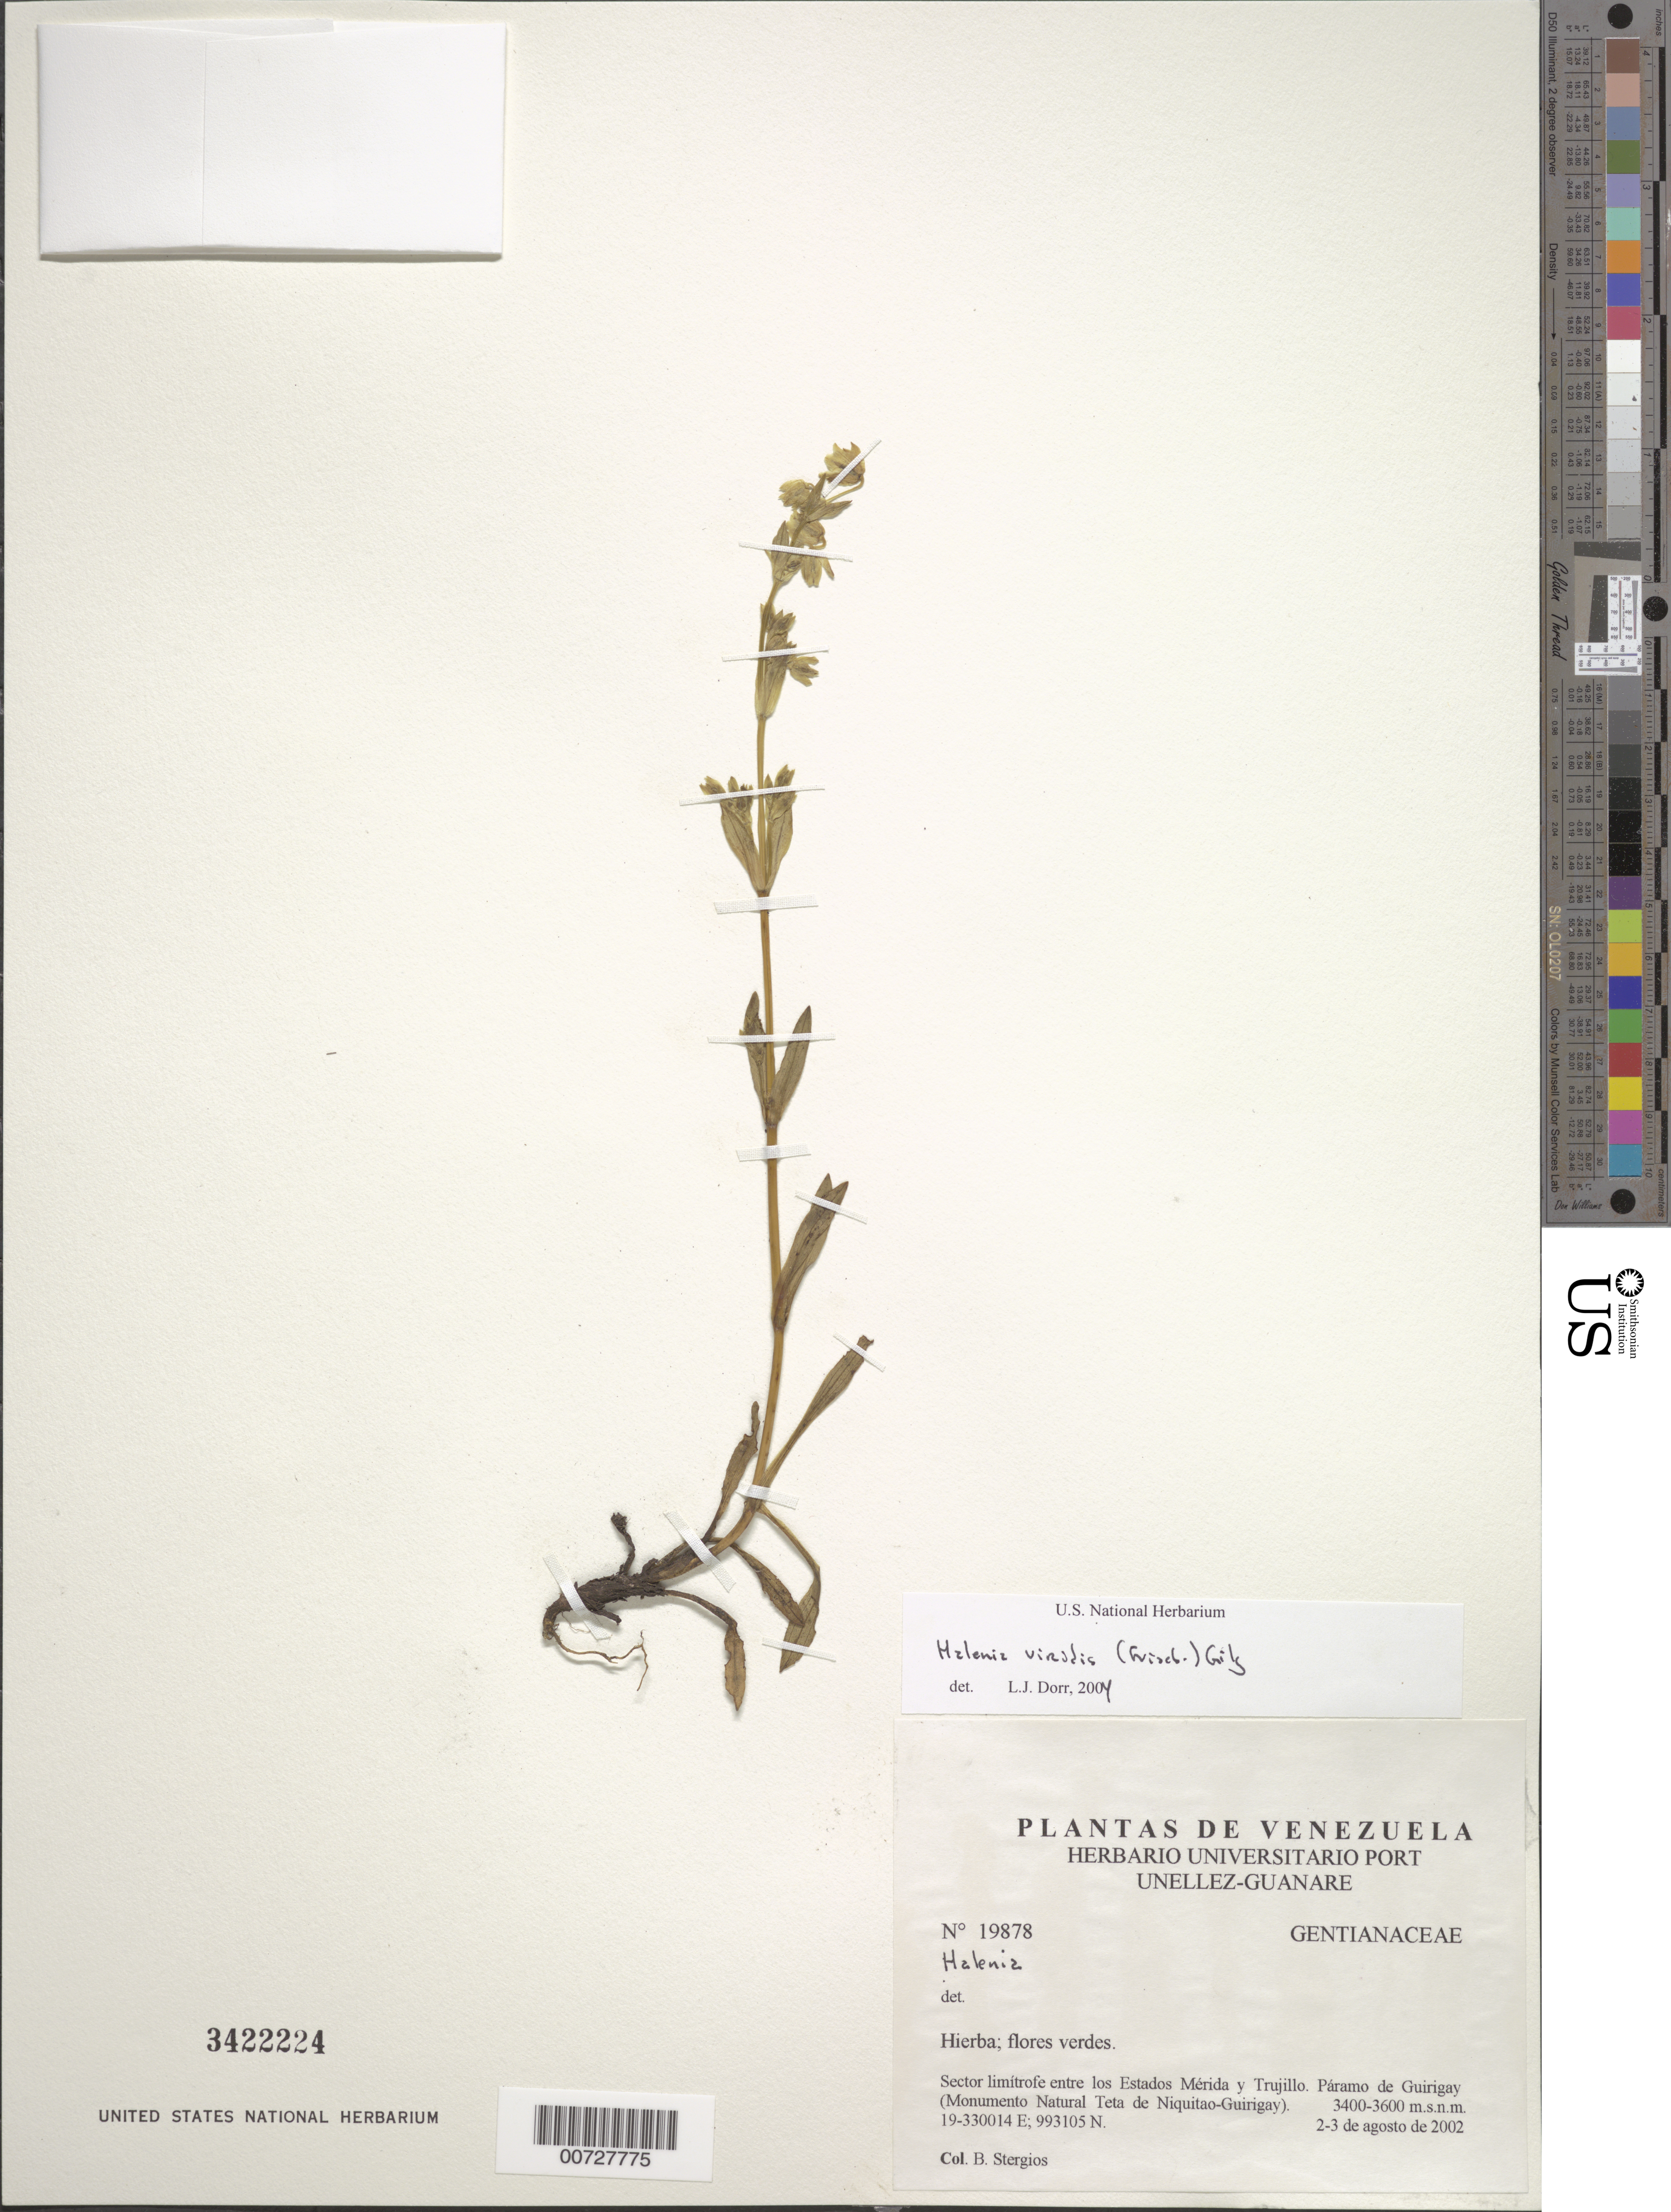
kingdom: Plantae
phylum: Tracheophyta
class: Magnoliopsida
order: Gentianales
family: Gentianaceae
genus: Halenia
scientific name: Halenia viridis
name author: (Griseb.) Gilg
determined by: Dorr, L. J., (BOT), Smithsonian Institution - National Museum of Natural History (UNITED STATES)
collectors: B. G. Stergios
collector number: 19878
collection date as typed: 02 Aug 2002 to 03 Aug 2002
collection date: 2002-08-02/2002-08-03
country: Venezuela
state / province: Trujillo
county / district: Boconó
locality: Páramo de Guirigay (Monumento Natural Teta de Niquitao-Guirigay). Sector limítrofe entre los Estados Mérida y Trujillo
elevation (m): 3400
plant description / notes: PORT, US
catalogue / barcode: US 3422224